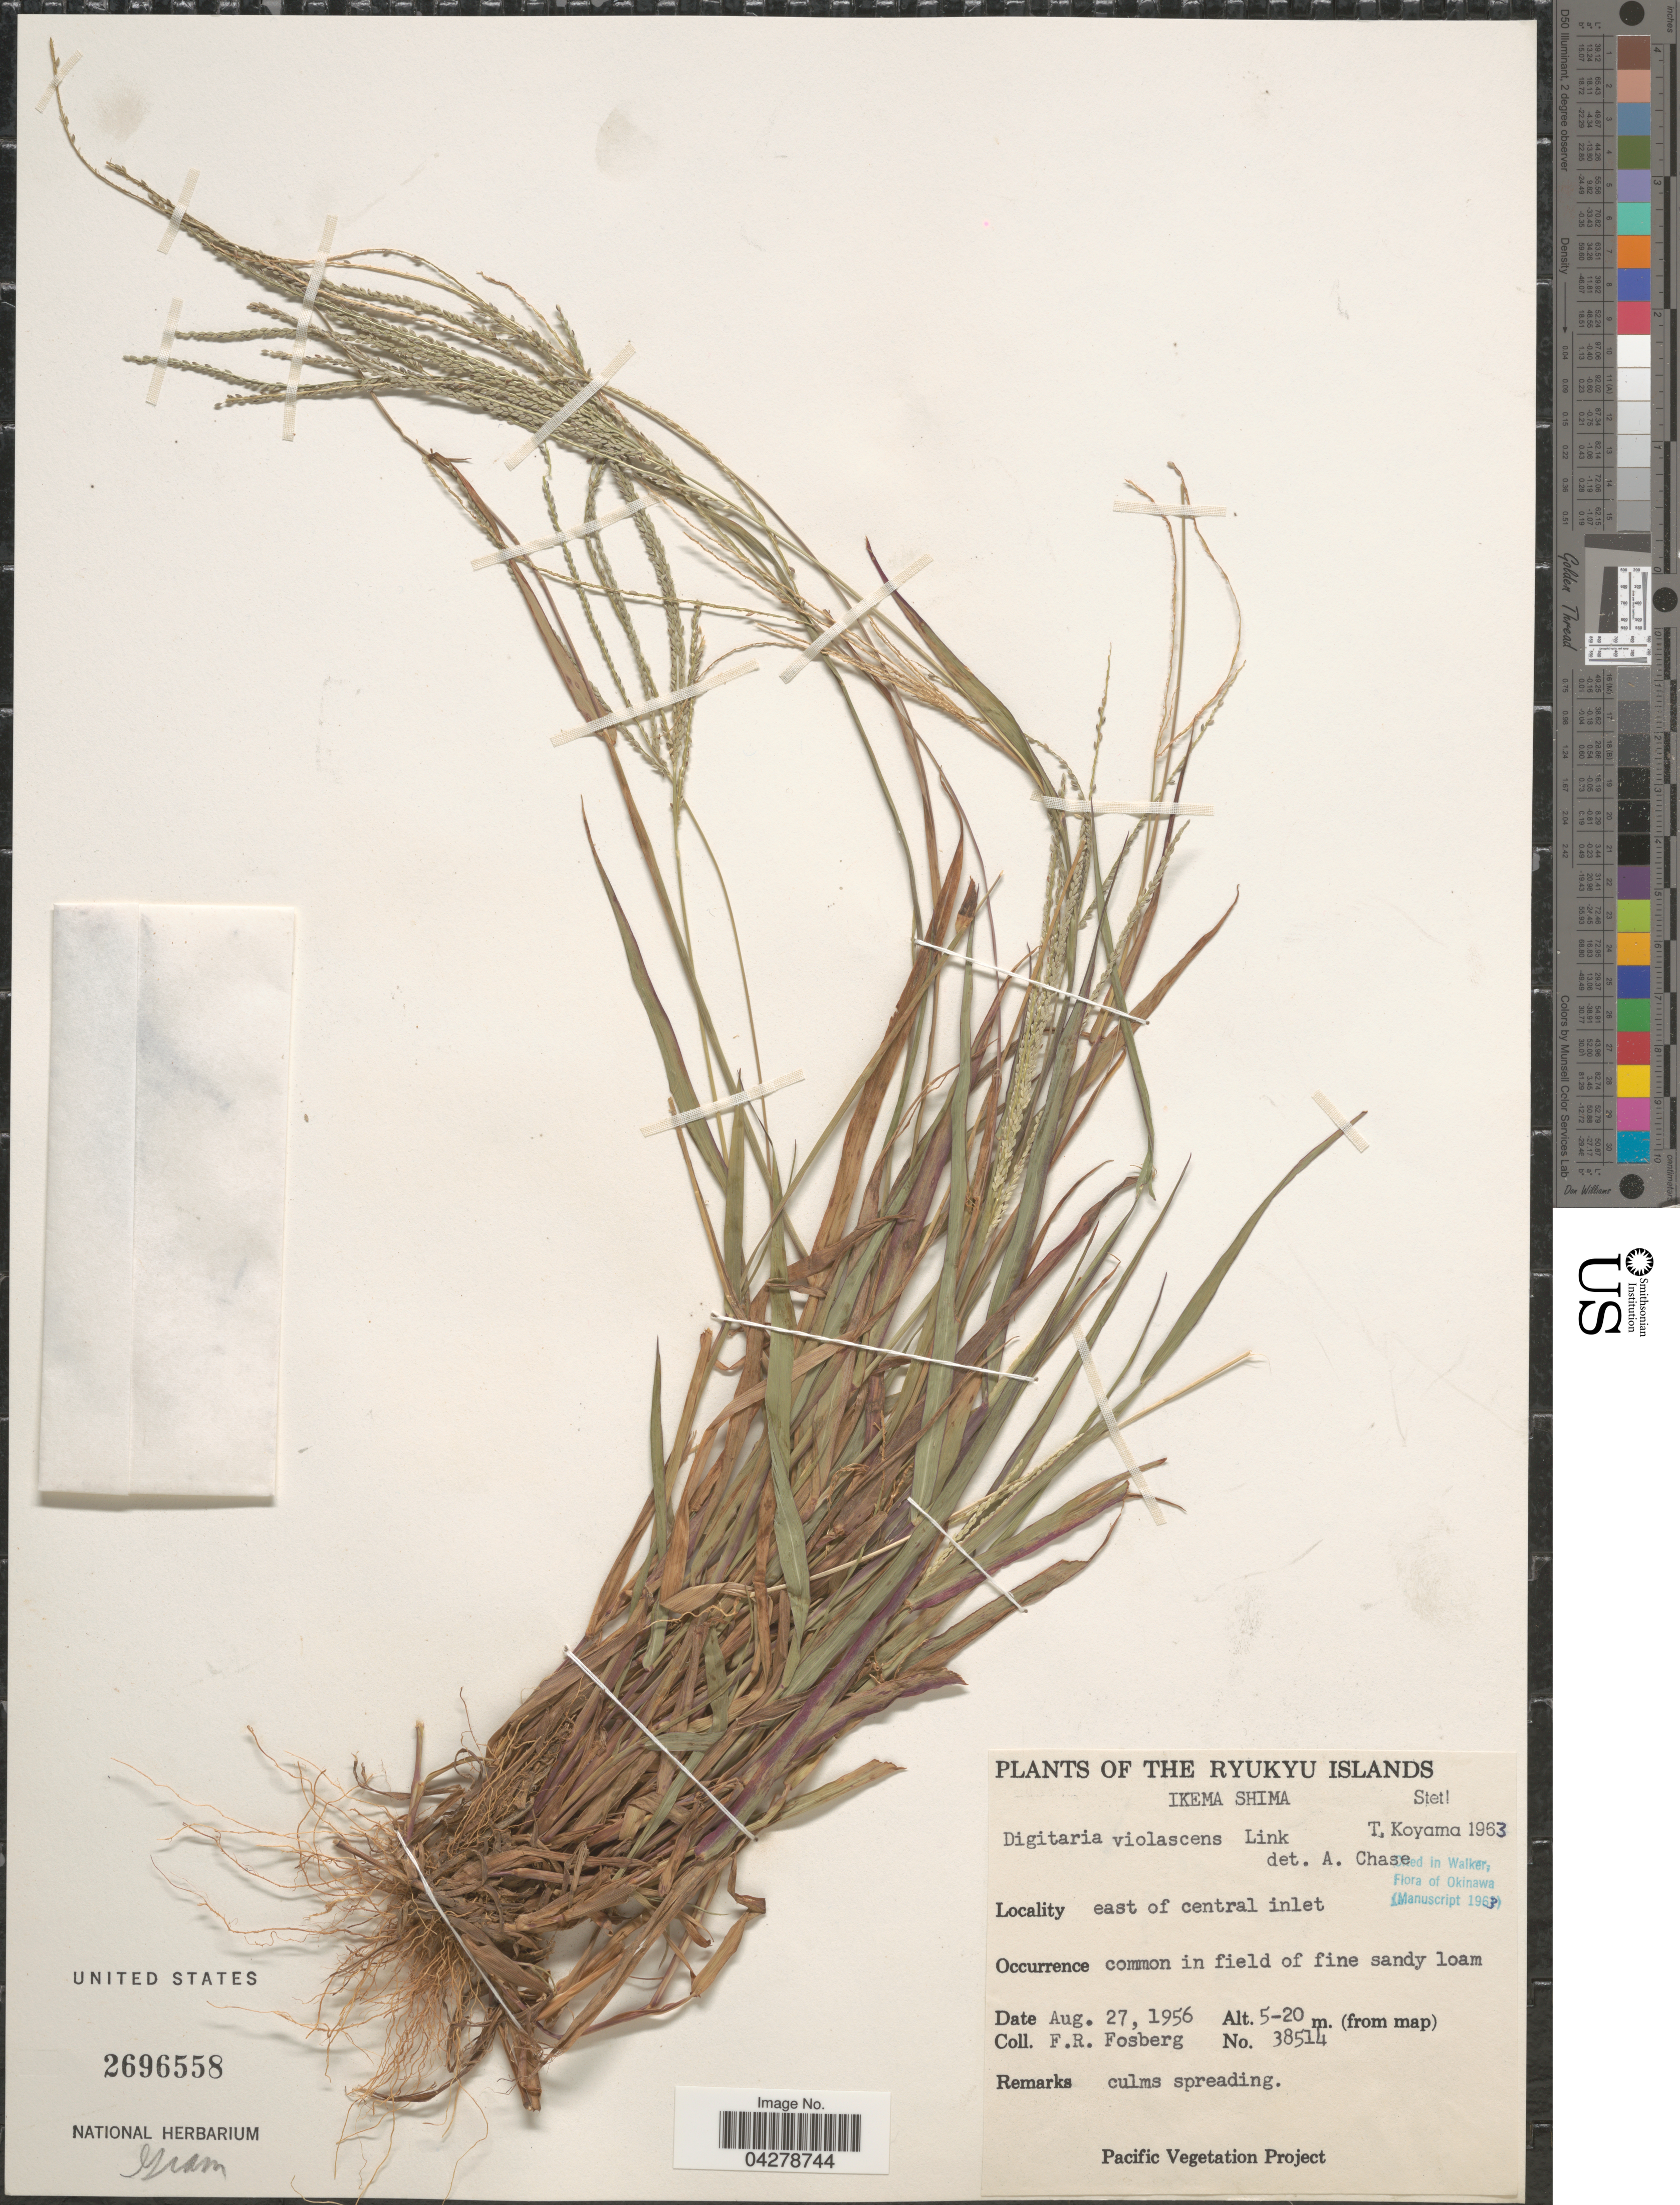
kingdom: Plantae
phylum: Tracheophyta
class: Liliopsida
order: Poales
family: Poaceae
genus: Digitaria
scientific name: Digitaria violascens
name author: Link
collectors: F. R. Fosberg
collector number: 38514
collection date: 1956-08-27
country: Japan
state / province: Okinawa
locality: The Ryukyu Islands. Ikema Shima. East of central inlet.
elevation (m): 5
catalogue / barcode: US 2696558